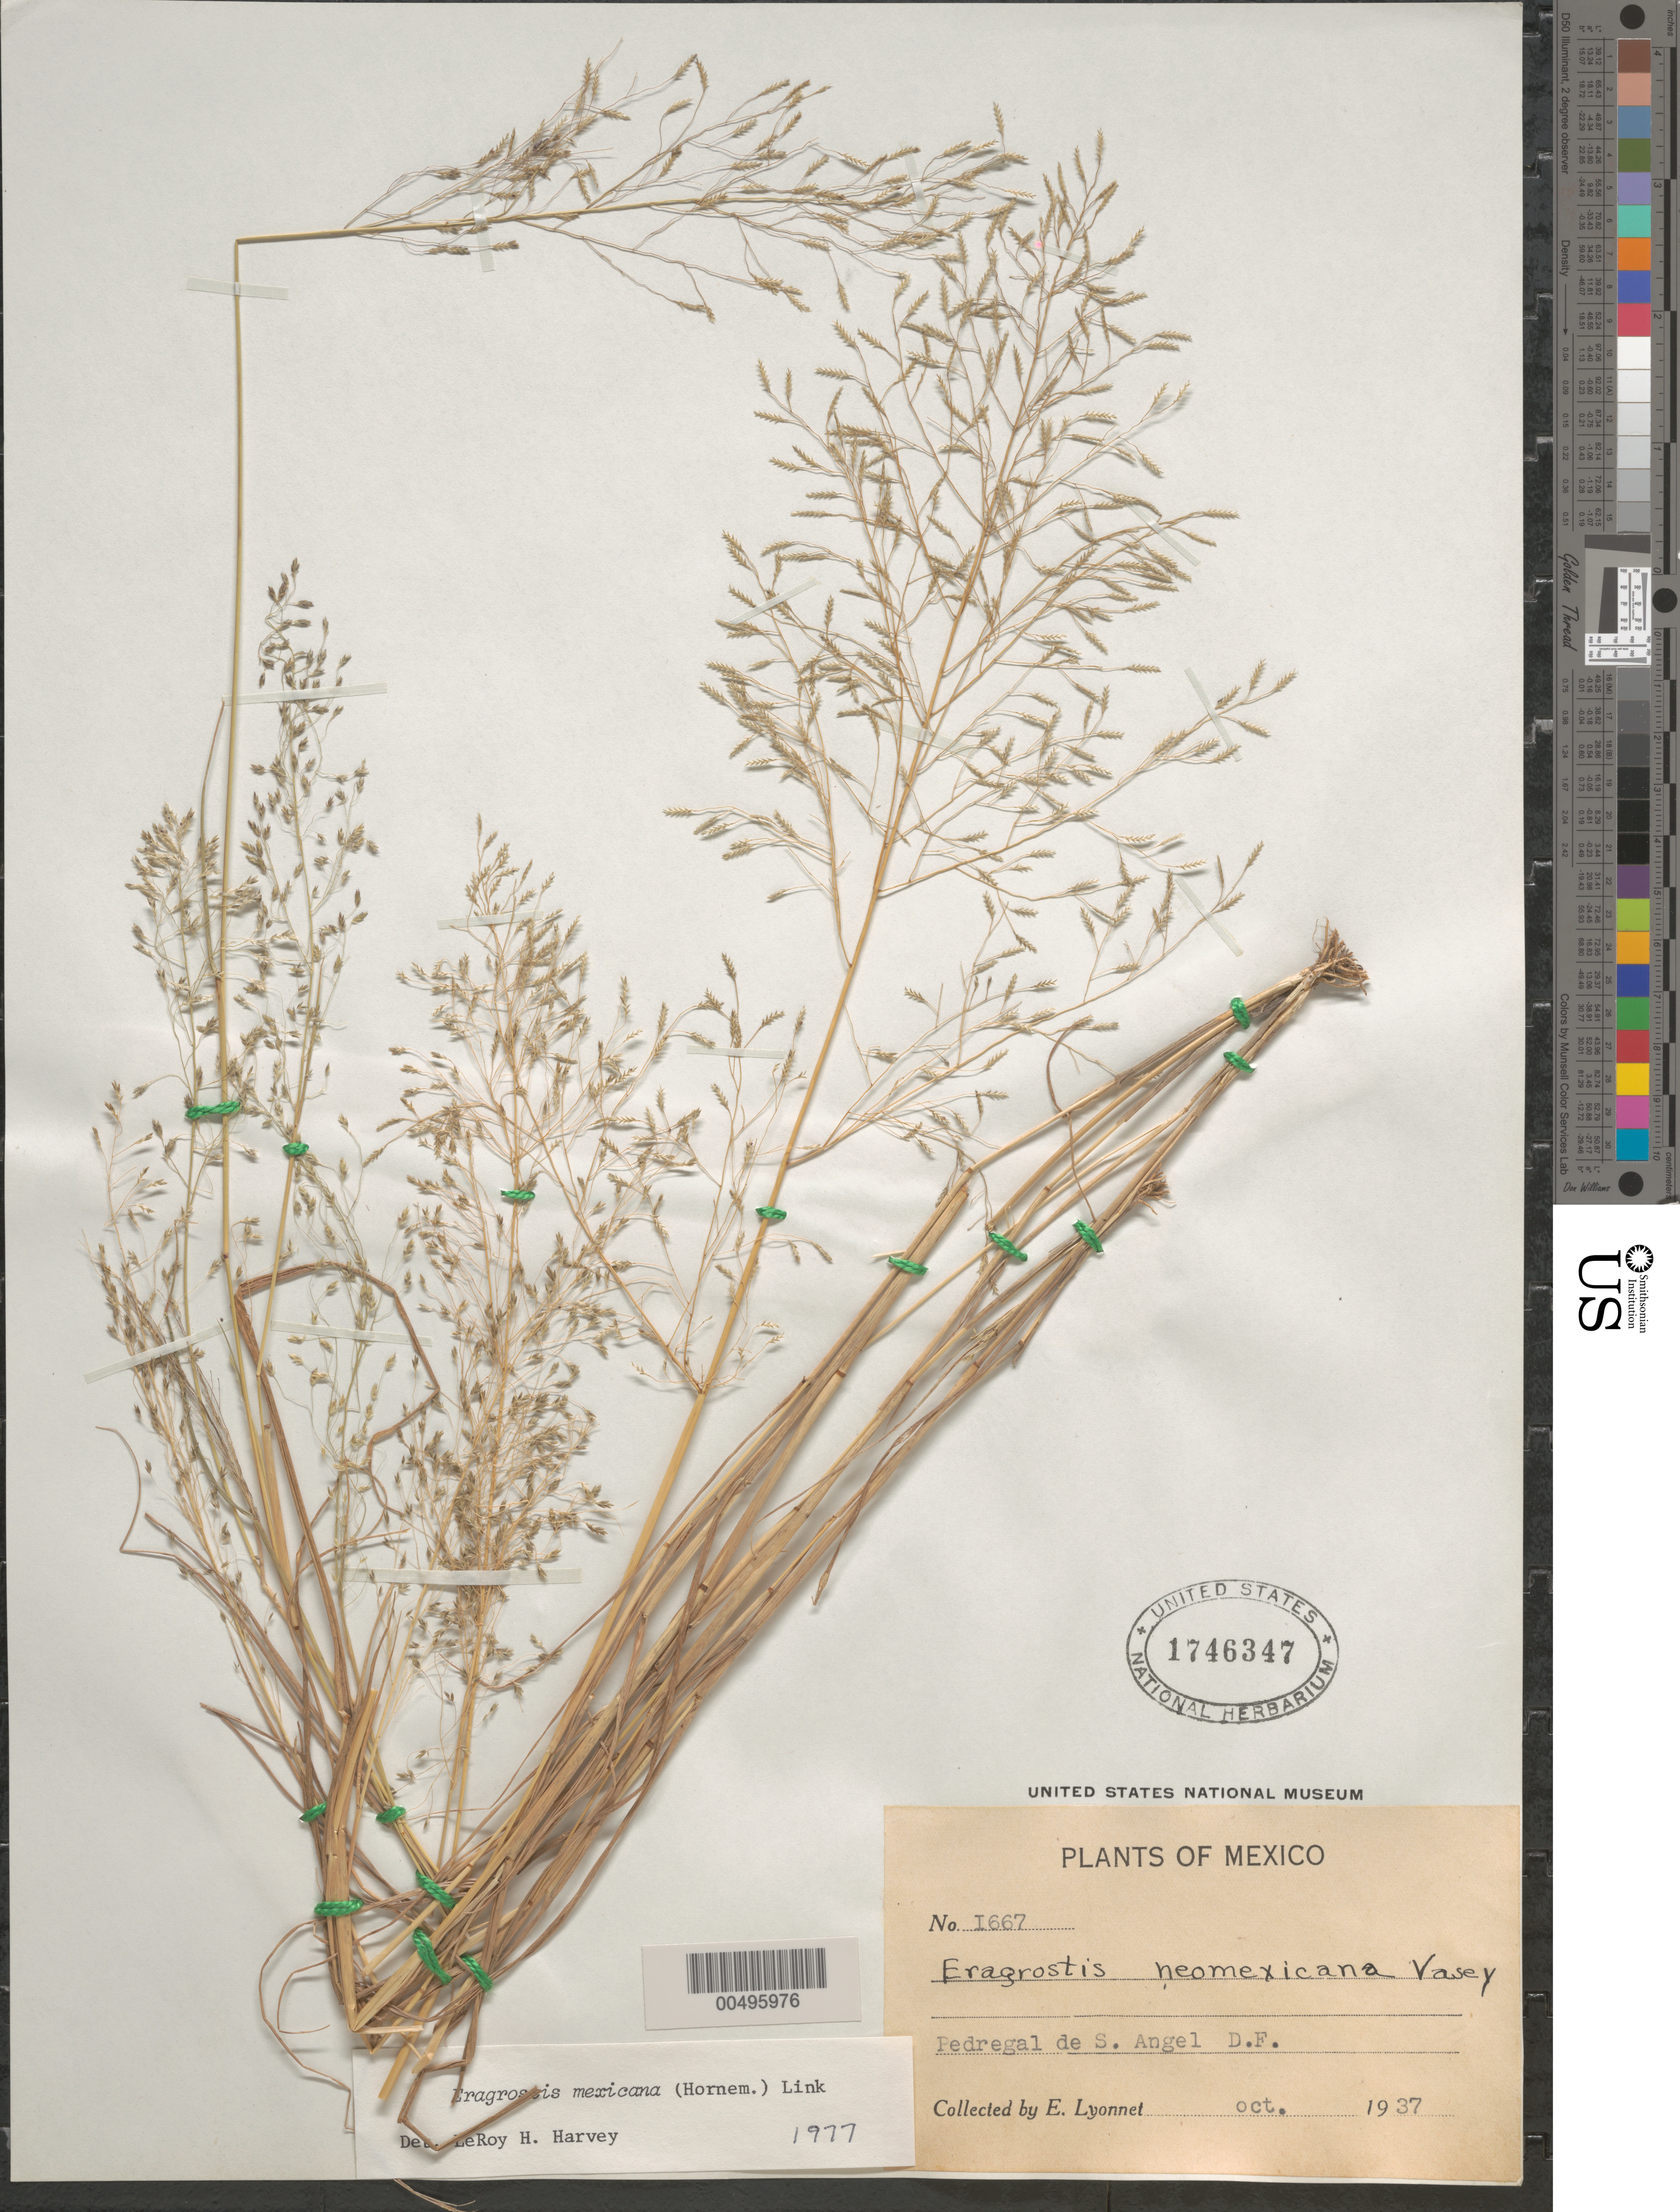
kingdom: Plantae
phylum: Tracheophyta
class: Liliopsida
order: Poales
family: Poaceae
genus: Eragrostis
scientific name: Eragrostis mexicana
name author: (Hornem.) Link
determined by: Harvey, L. H.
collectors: Bro. E. Lyonnet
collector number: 1667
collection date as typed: Oct 1937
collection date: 1937-10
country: Mexico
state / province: Distrito Federal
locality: Pedregal de San Angel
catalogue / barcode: US 1746347